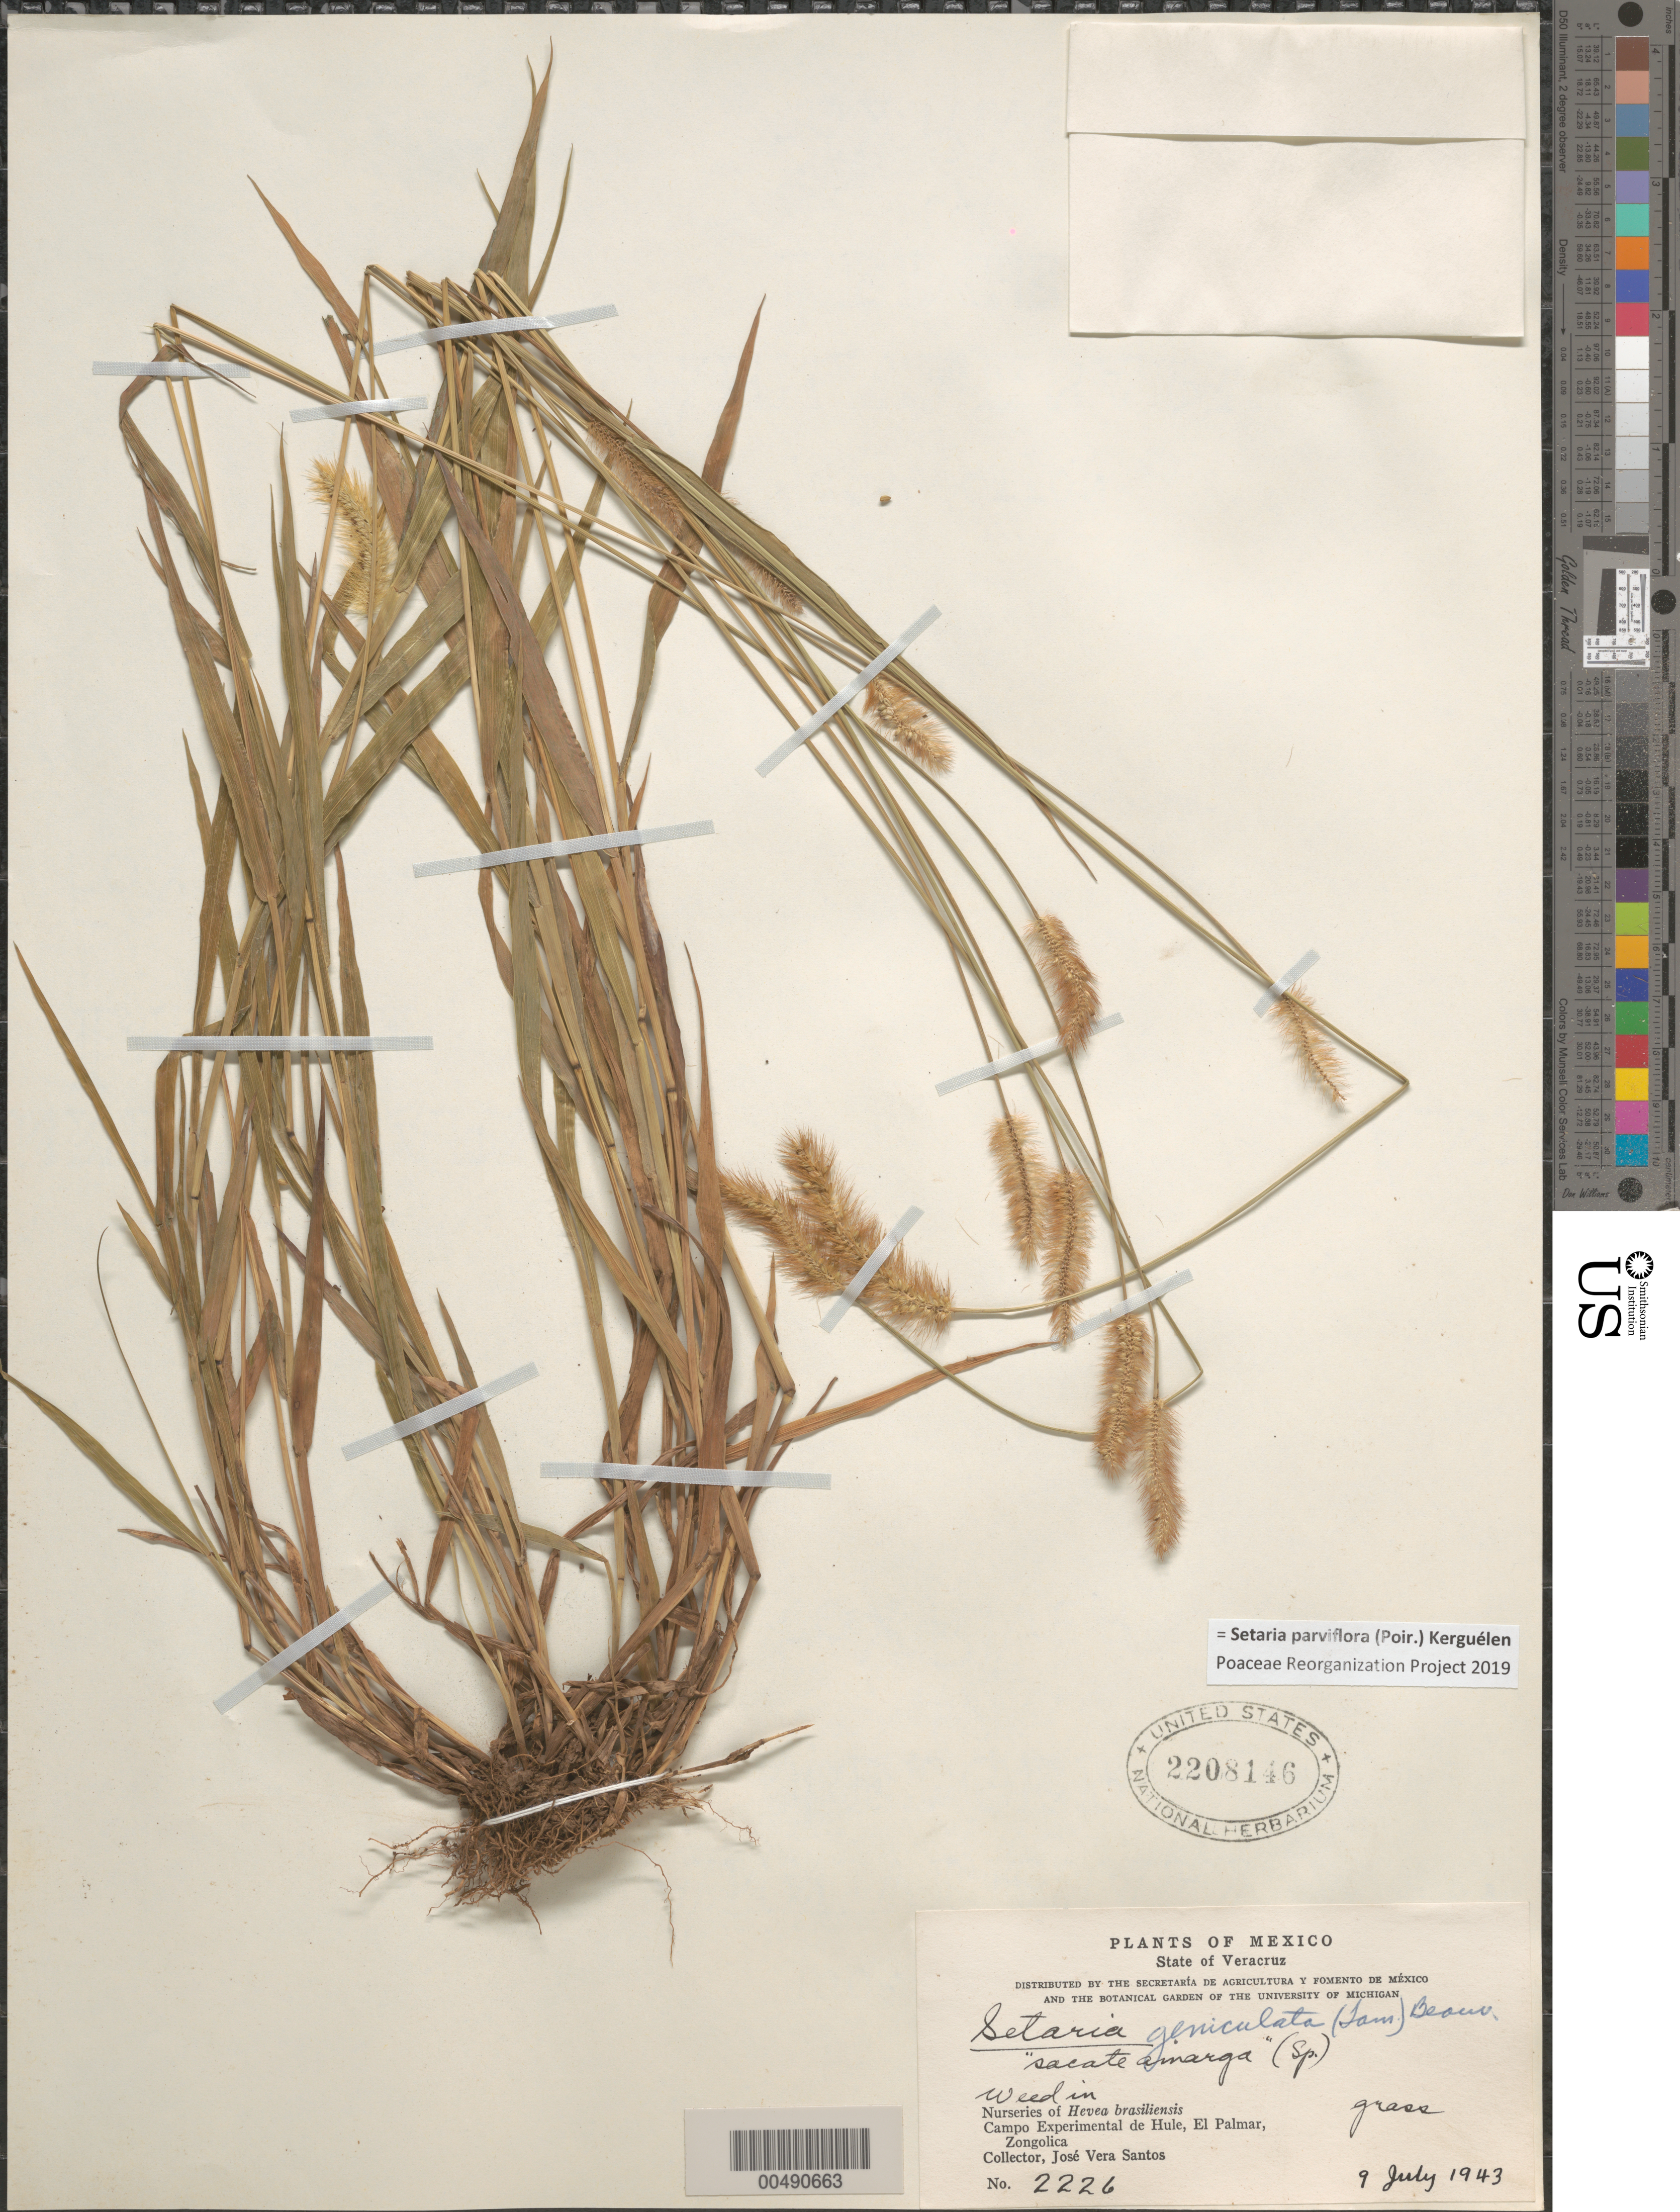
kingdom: Plantae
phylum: Tracheophyta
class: Liliopsida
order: Poales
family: Poaceae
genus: Setaria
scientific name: Setaria parviflora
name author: (Poir.) Kerguélen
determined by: Poaceae Reorganization Project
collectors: J. V. Santos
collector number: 2226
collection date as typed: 9 Jul 1943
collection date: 1943-07-09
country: Mexico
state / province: Veracruz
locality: Campo Experimental de Hule, El Palmar, Zongolica, Nurseries of Hevea brasiliensis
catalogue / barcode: US 2208146